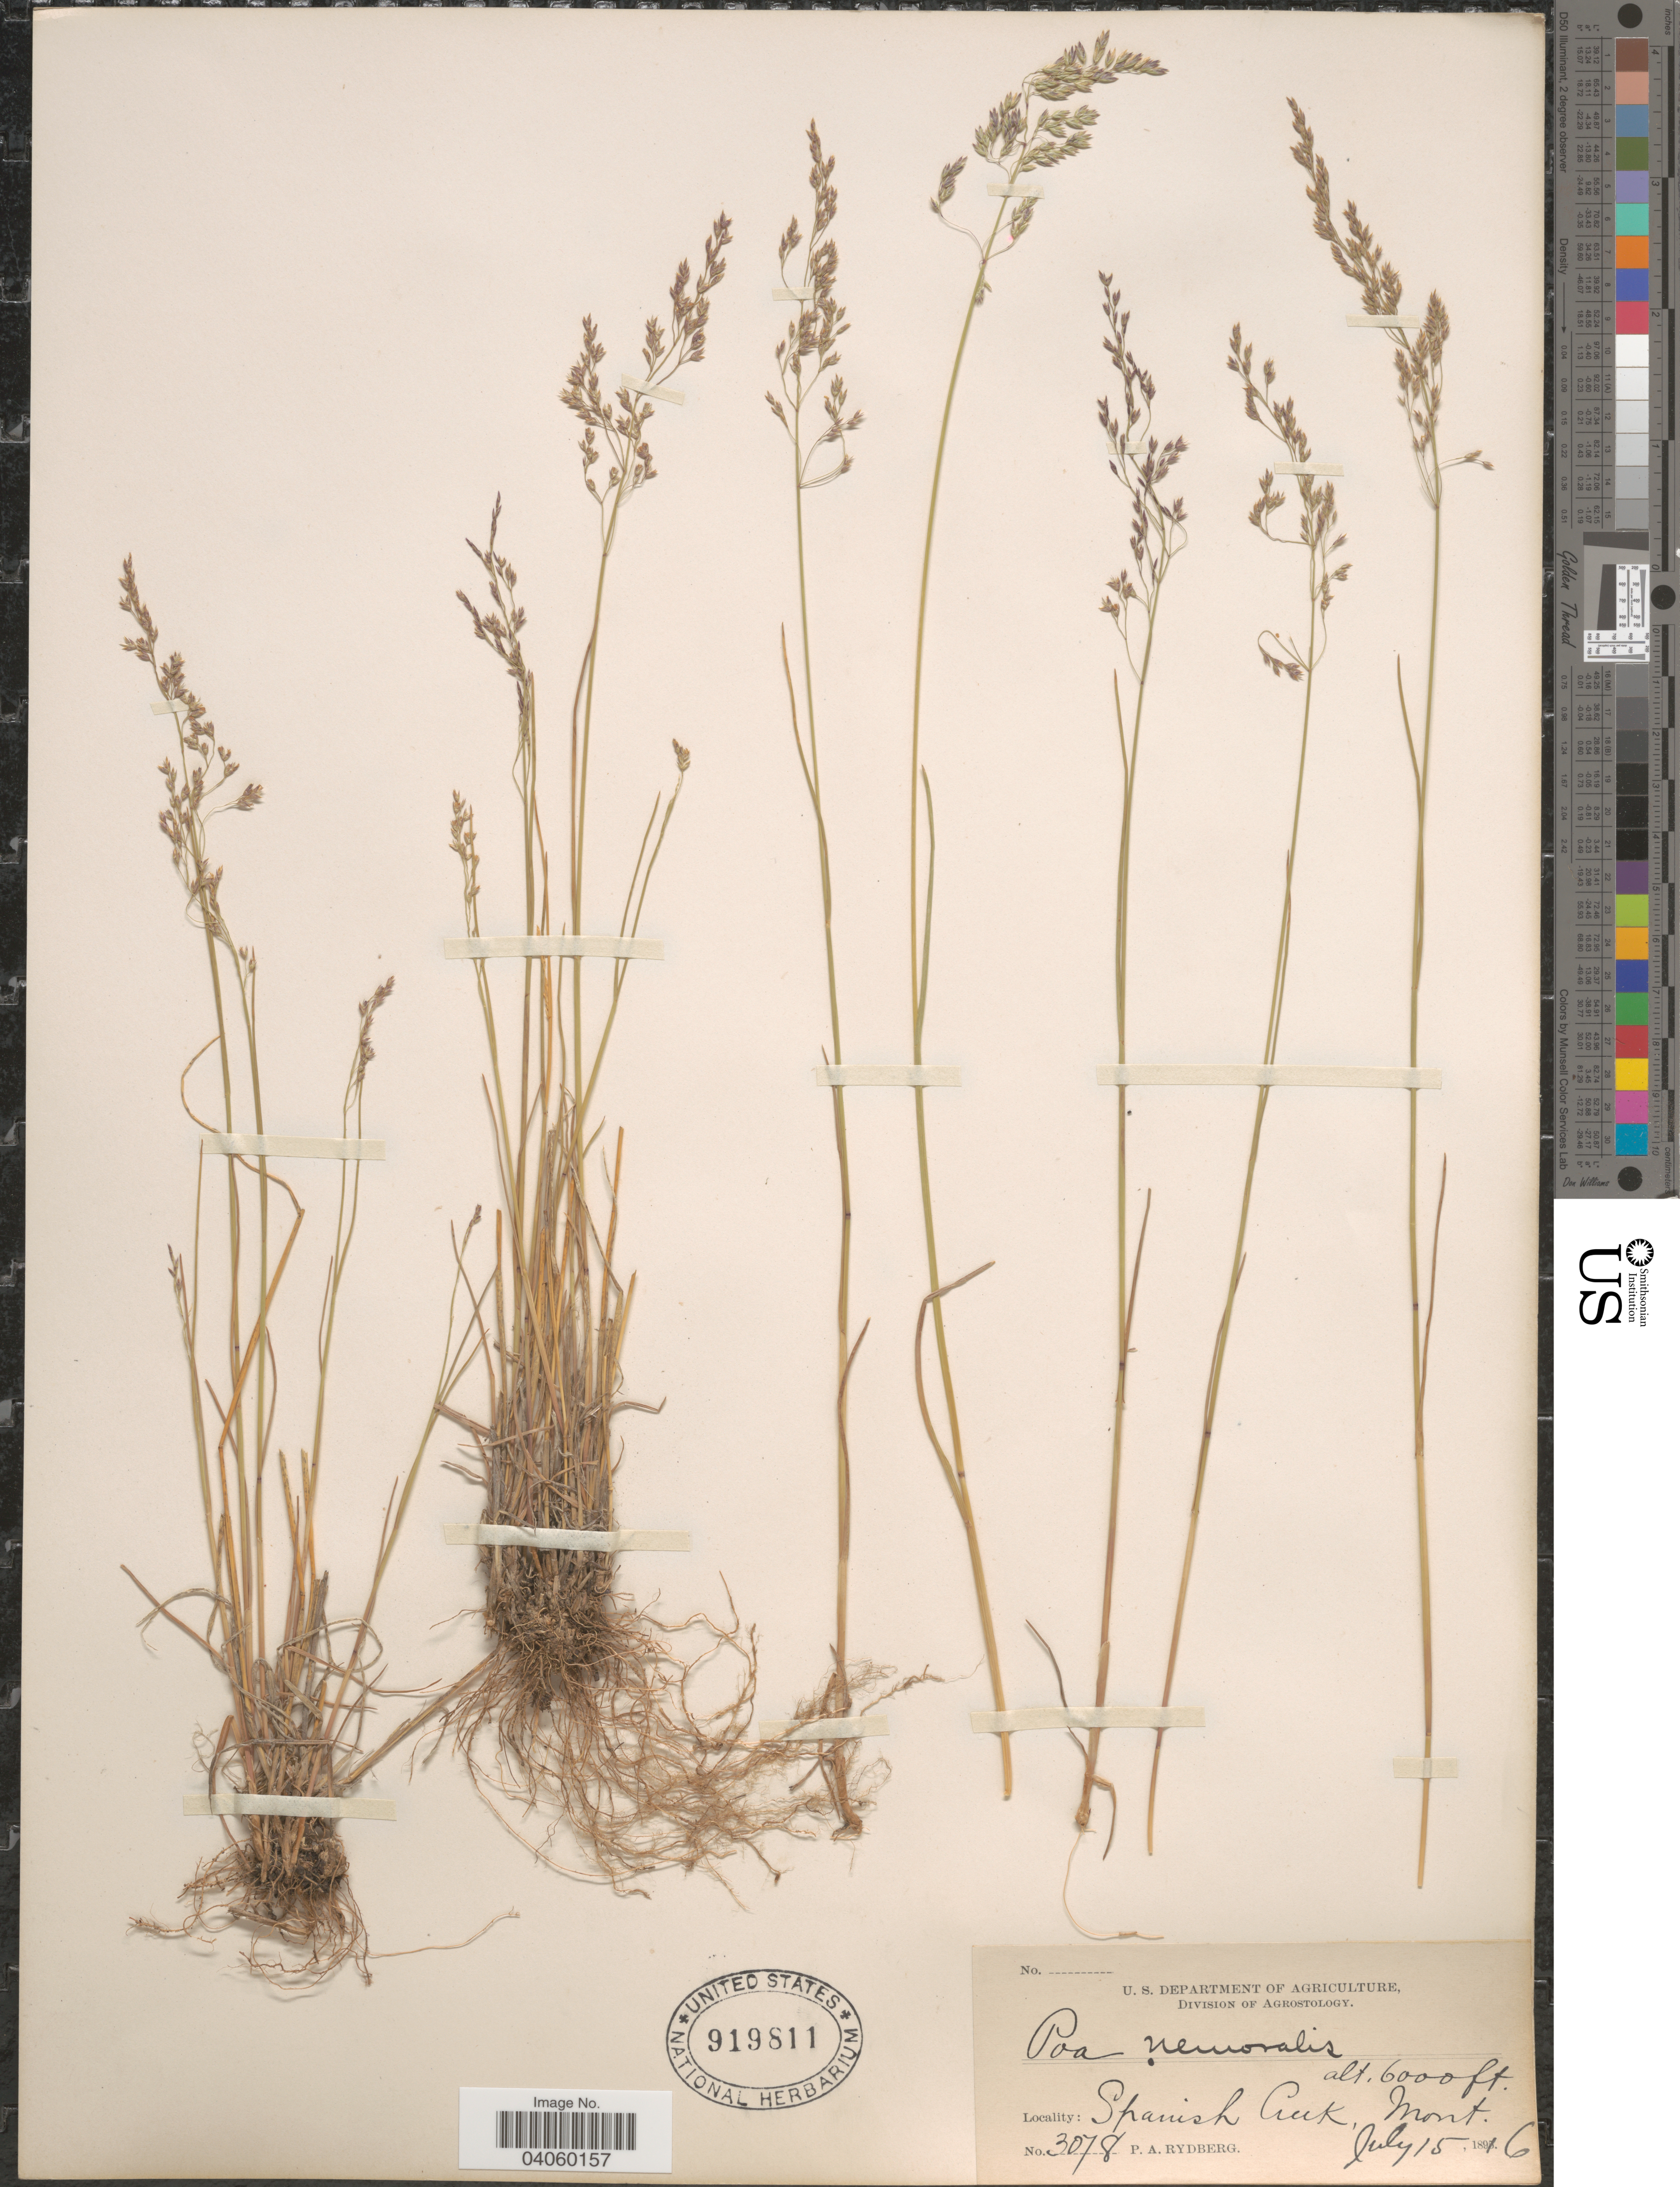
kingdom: Plantae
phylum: Tracheophyta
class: Liliopsida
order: Poales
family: Poaceae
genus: Poa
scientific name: Poa interior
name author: Rydb.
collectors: P. A. Rydberg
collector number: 3078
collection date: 1896-07-15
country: United States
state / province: Montana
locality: Spanish Creek.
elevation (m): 1829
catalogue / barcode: US 919811